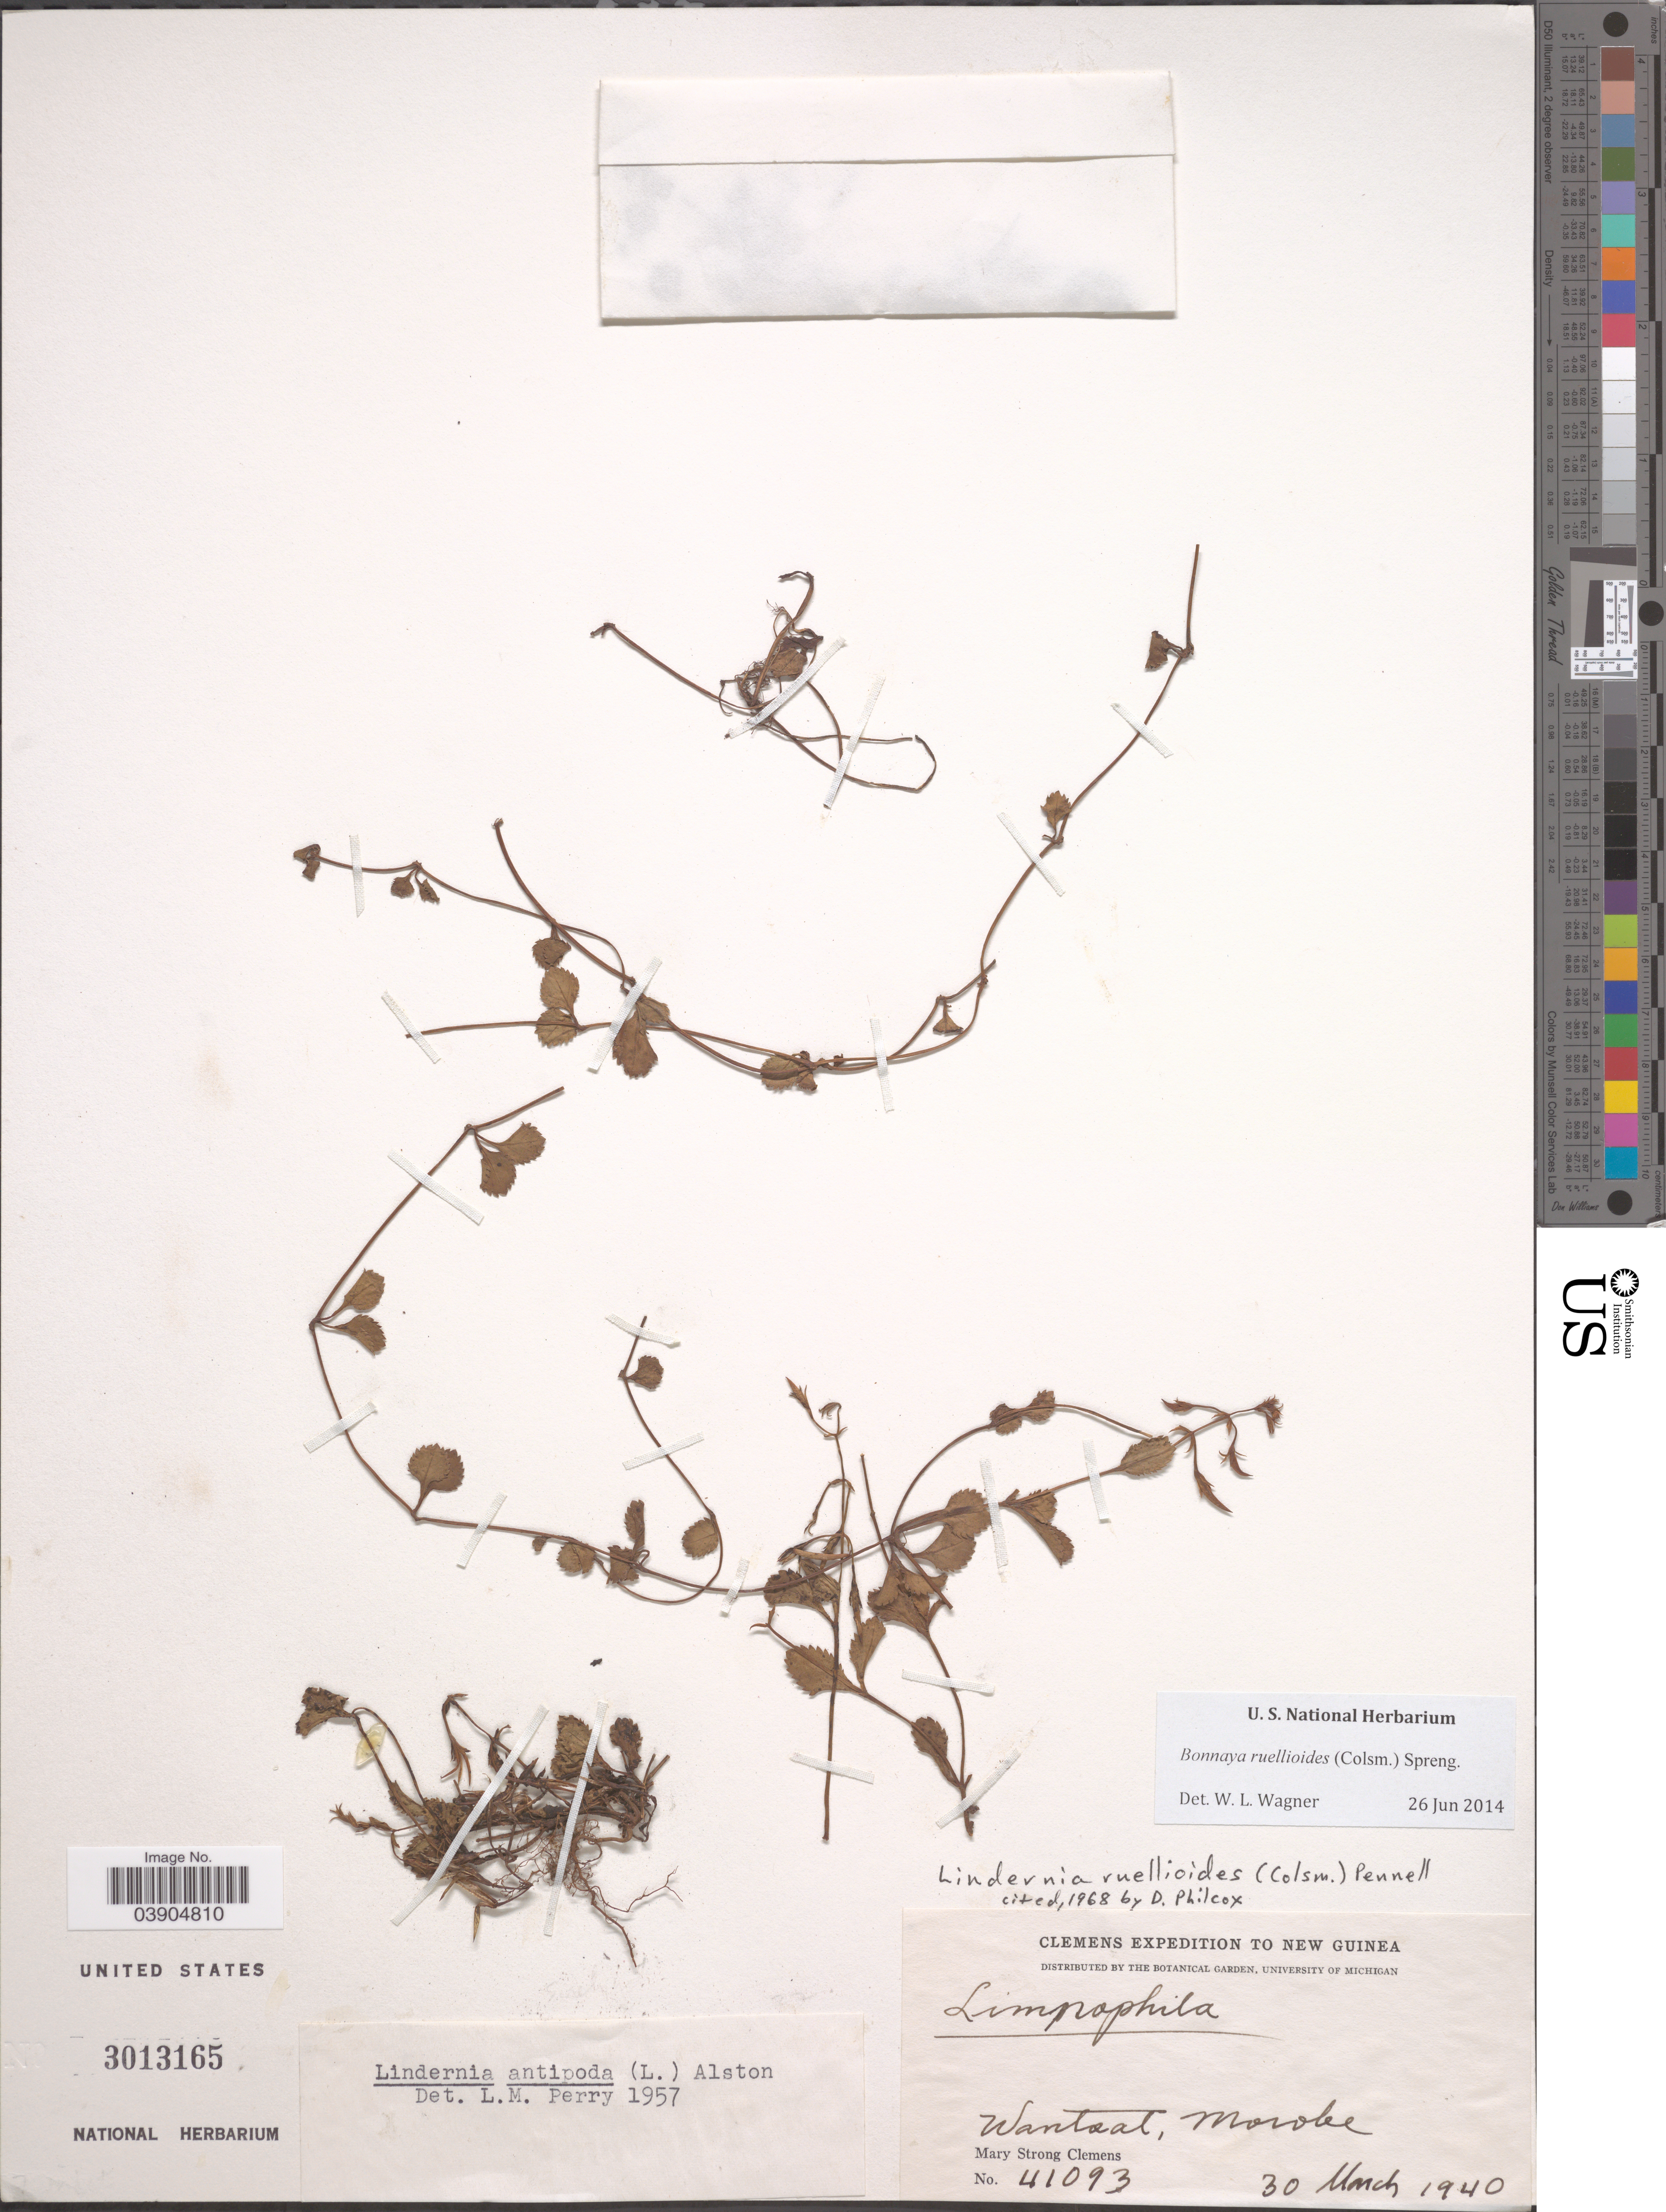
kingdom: Plantae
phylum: Tracheophyta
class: Magnoliopsida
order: Lamiales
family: Linderniaceae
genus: Lindernia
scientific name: Lindernia ruellioides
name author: (Colsm.) Pennell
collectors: M. S. Clemens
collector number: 41093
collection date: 1940-03-30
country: Papua New Guinea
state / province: Morobe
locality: New Guinea. Wantoat, Morobe.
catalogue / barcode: US 3013165